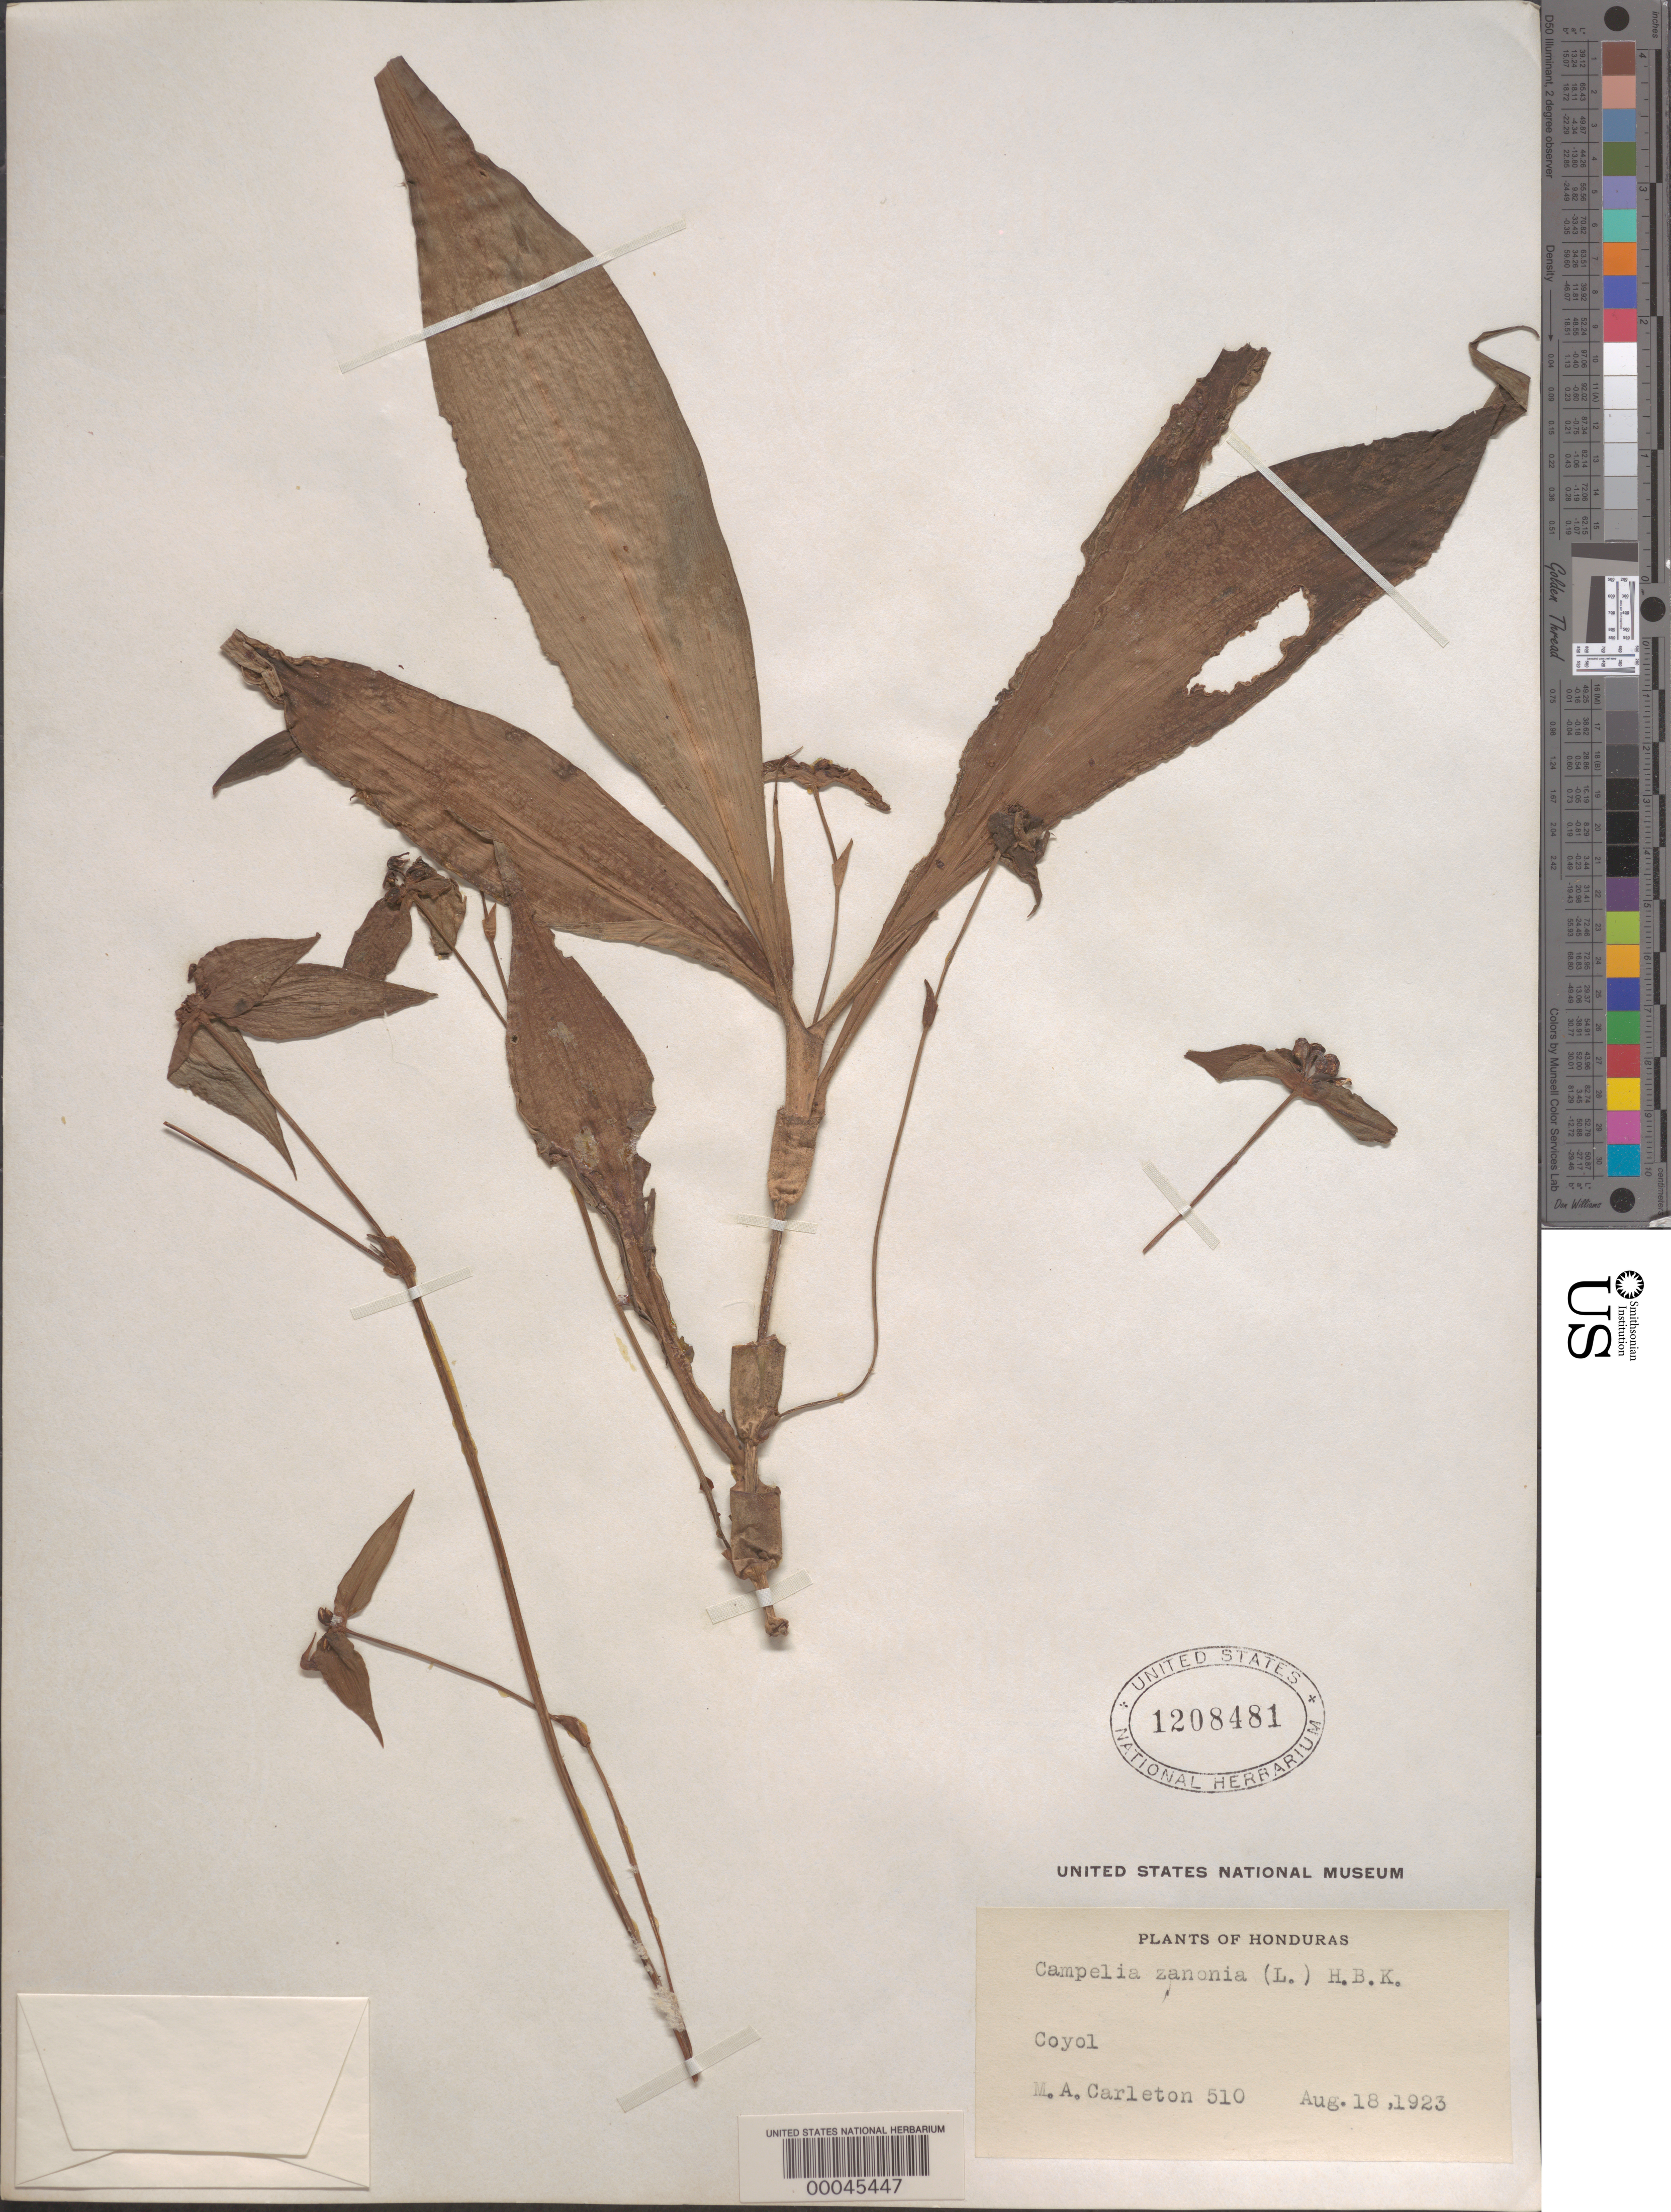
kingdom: Plantae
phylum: Tracheophyta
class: Liliopsida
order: Commelinales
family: Commelinaceae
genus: Tradescantia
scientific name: Tradescantia zanonia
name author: (L.) Sw.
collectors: M. A. Carleton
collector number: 510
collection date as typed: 18 Aug 1923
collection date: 1923-08-18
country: Honduras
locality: Coyol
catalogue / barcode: US 1208481